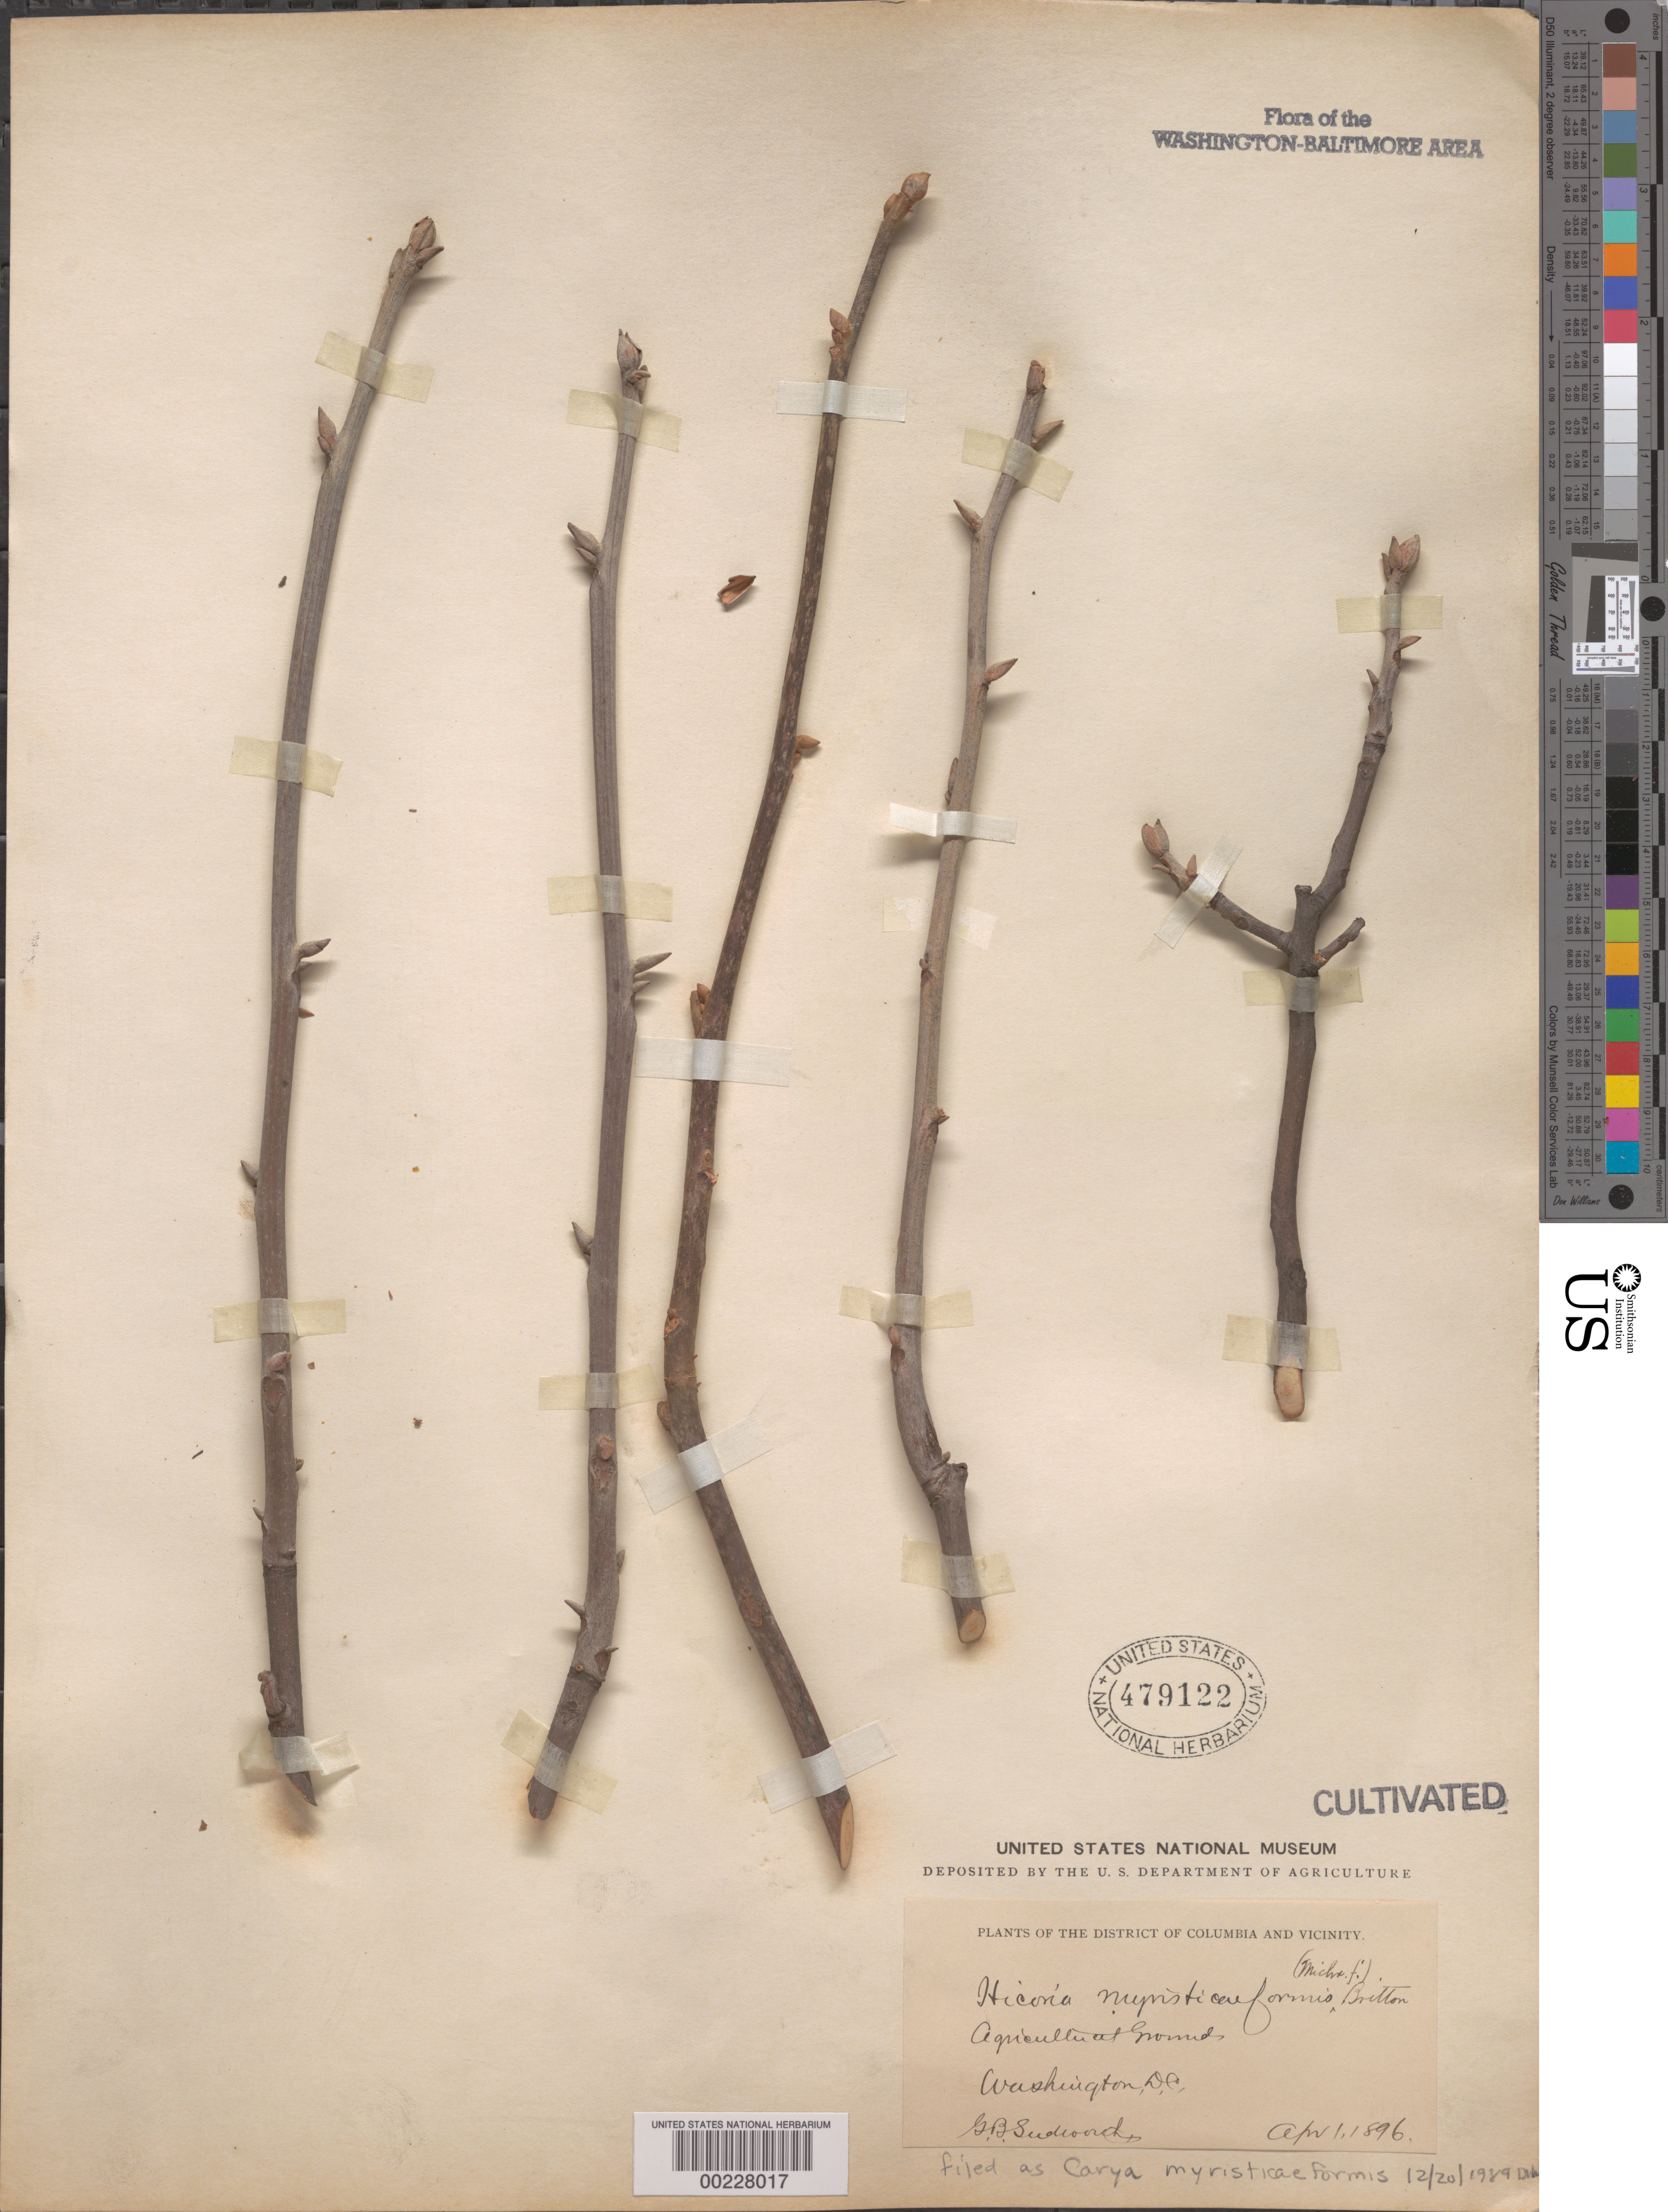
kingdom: Plantae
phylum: Tracheophyta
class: Magnoliopsida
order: Fagales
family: Juglandaceae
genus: Carya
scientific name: Carya myristiciformis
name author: (F. Michx.) Nutt.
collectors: G. B. Sudworth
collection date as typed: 01 Apr 1896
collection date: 1896-04-01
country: United States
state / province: District of Columbia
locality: Agricultural grounds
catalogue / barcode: US 479122